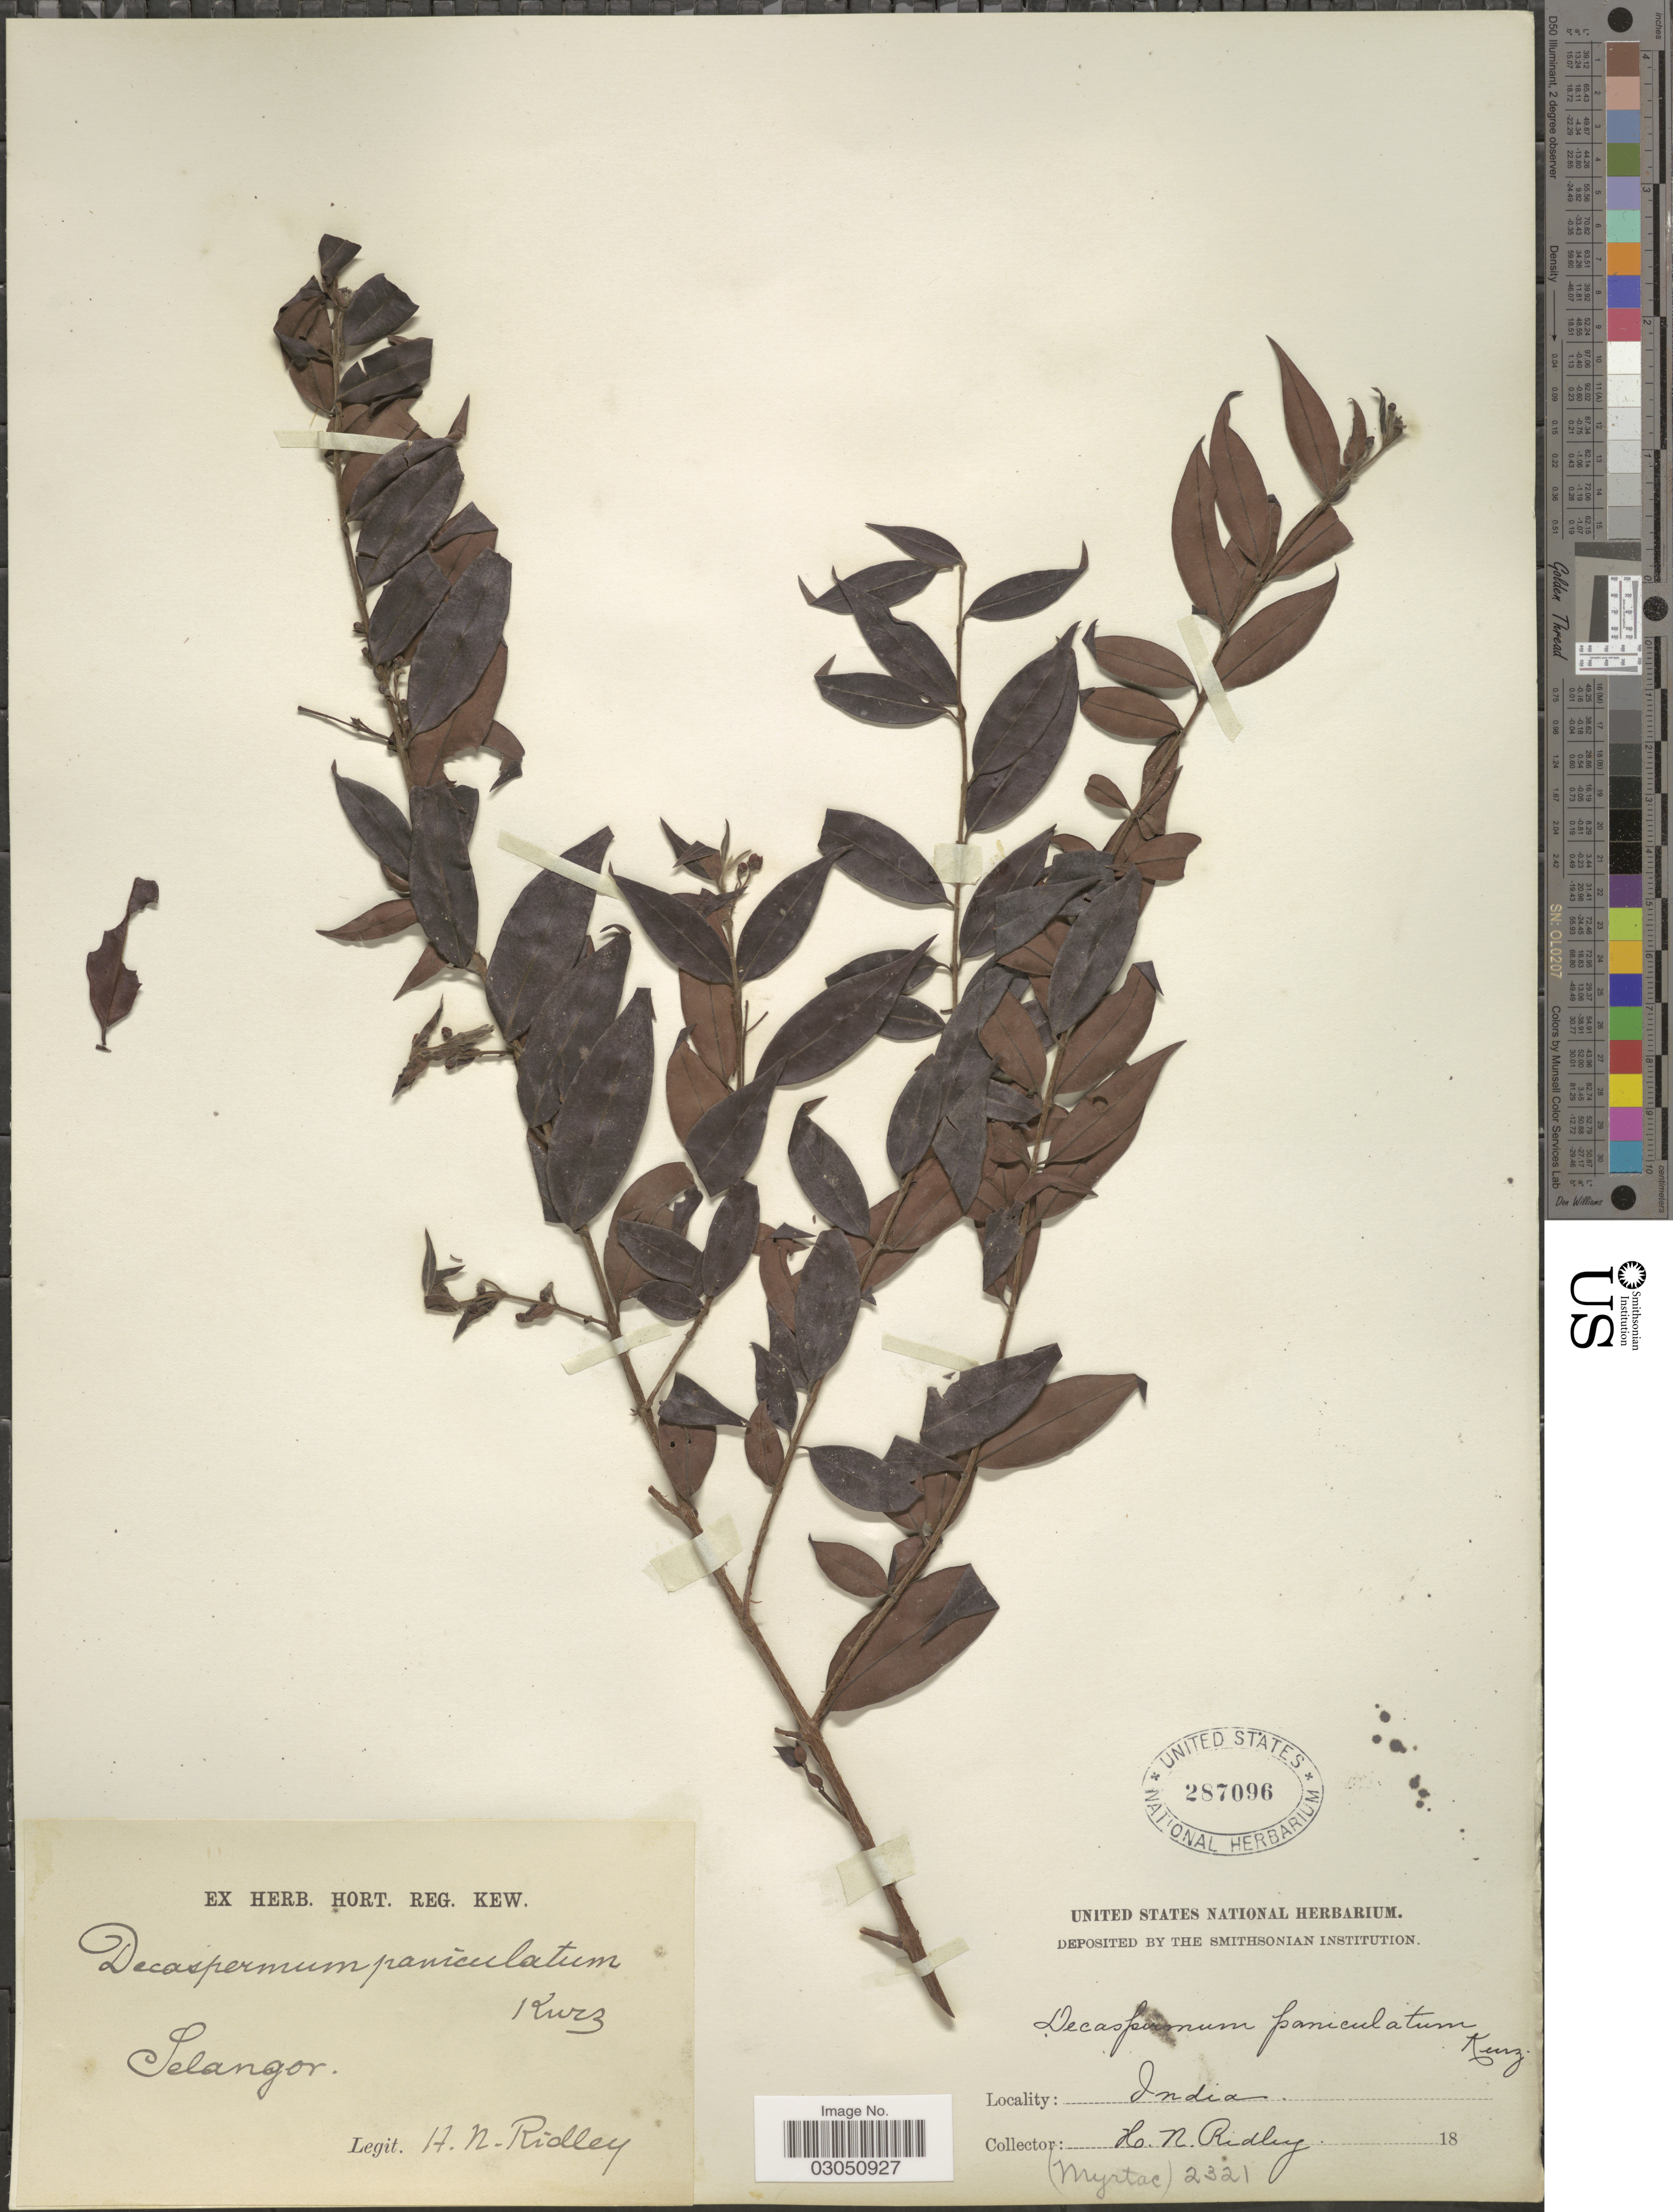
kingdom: Plantae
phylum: Tracheophyta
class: Magnoliopsida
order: Myrtales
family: Myrtaceae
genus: Decaspermum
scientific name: Decaspermum parviflorum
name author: (Lam.) A.J. Scott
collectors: H. N. Ridley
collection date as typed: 18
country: Malaysia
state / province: Selangor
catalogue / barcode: US 287096